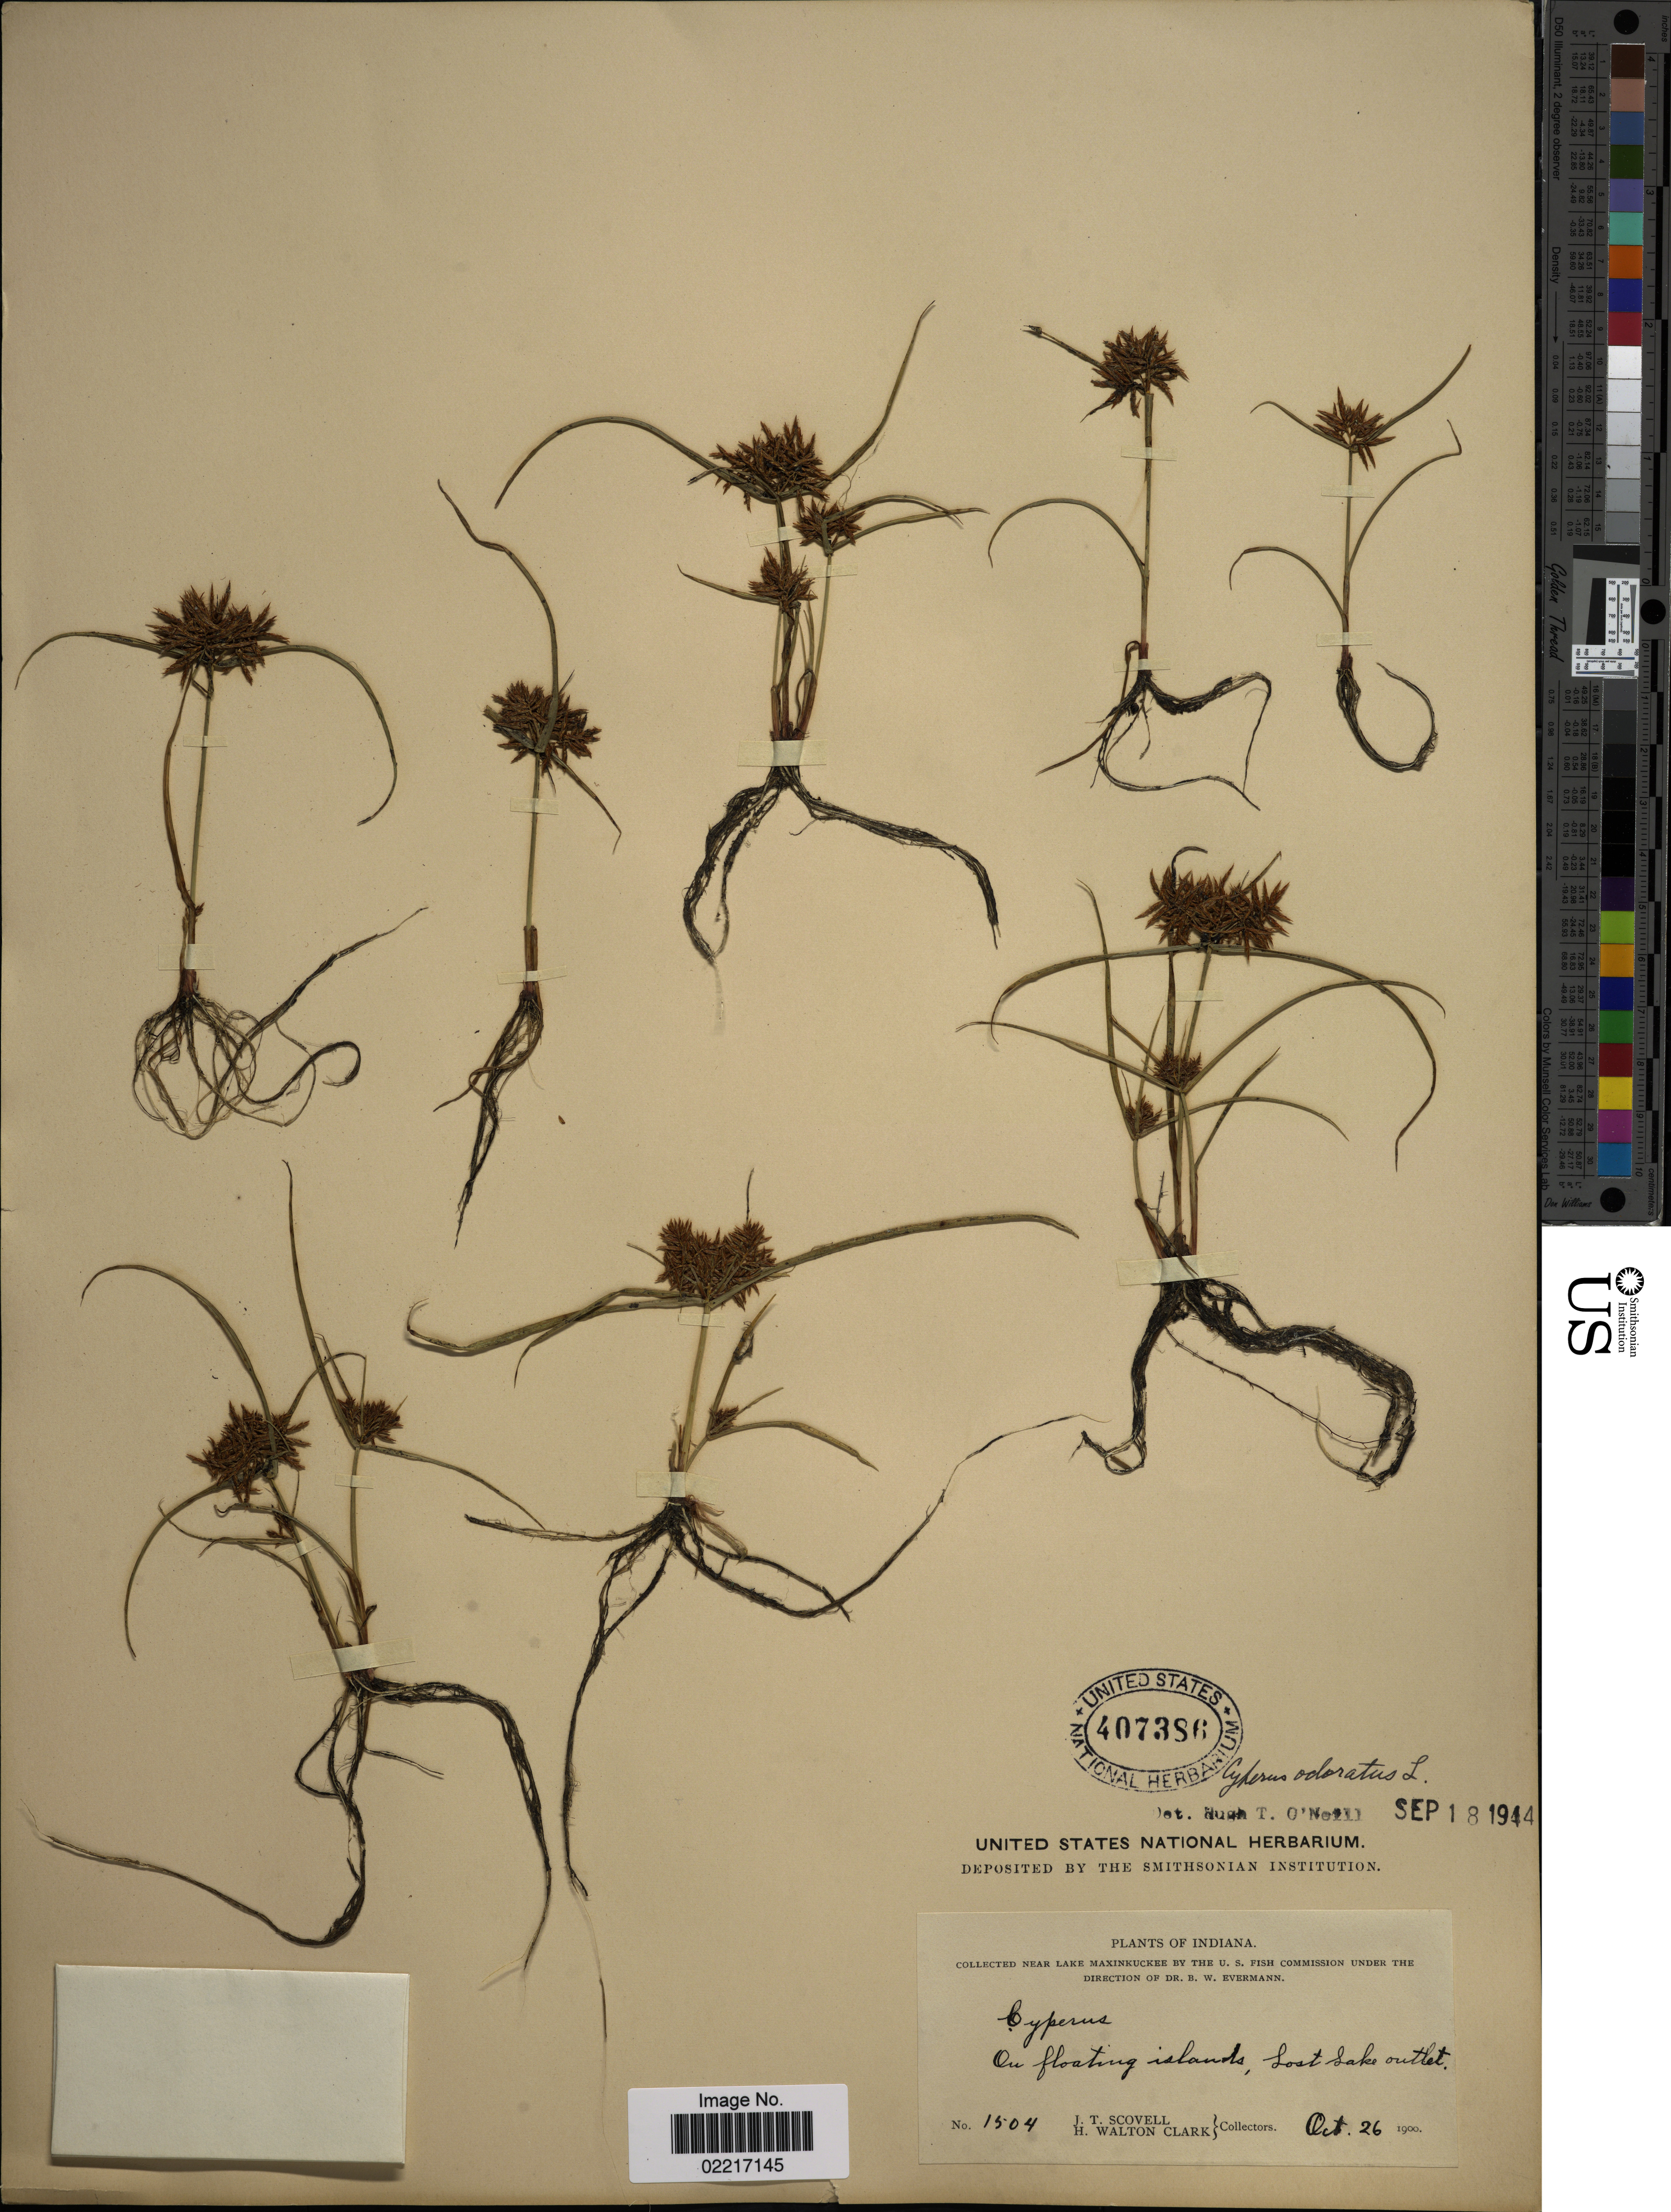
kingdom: Plantae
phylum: Tracheophyta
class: Liliopsida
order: Poales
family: Cyperaceae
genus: Cyperus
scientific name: Cyperus odoratus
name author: L.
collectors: J. T. Scovell & H. W. Clark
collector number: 1504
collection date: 1900-10-26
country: United States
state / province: Indiana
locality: On floating islands, Lost Lake outlet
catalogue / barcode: US 407386